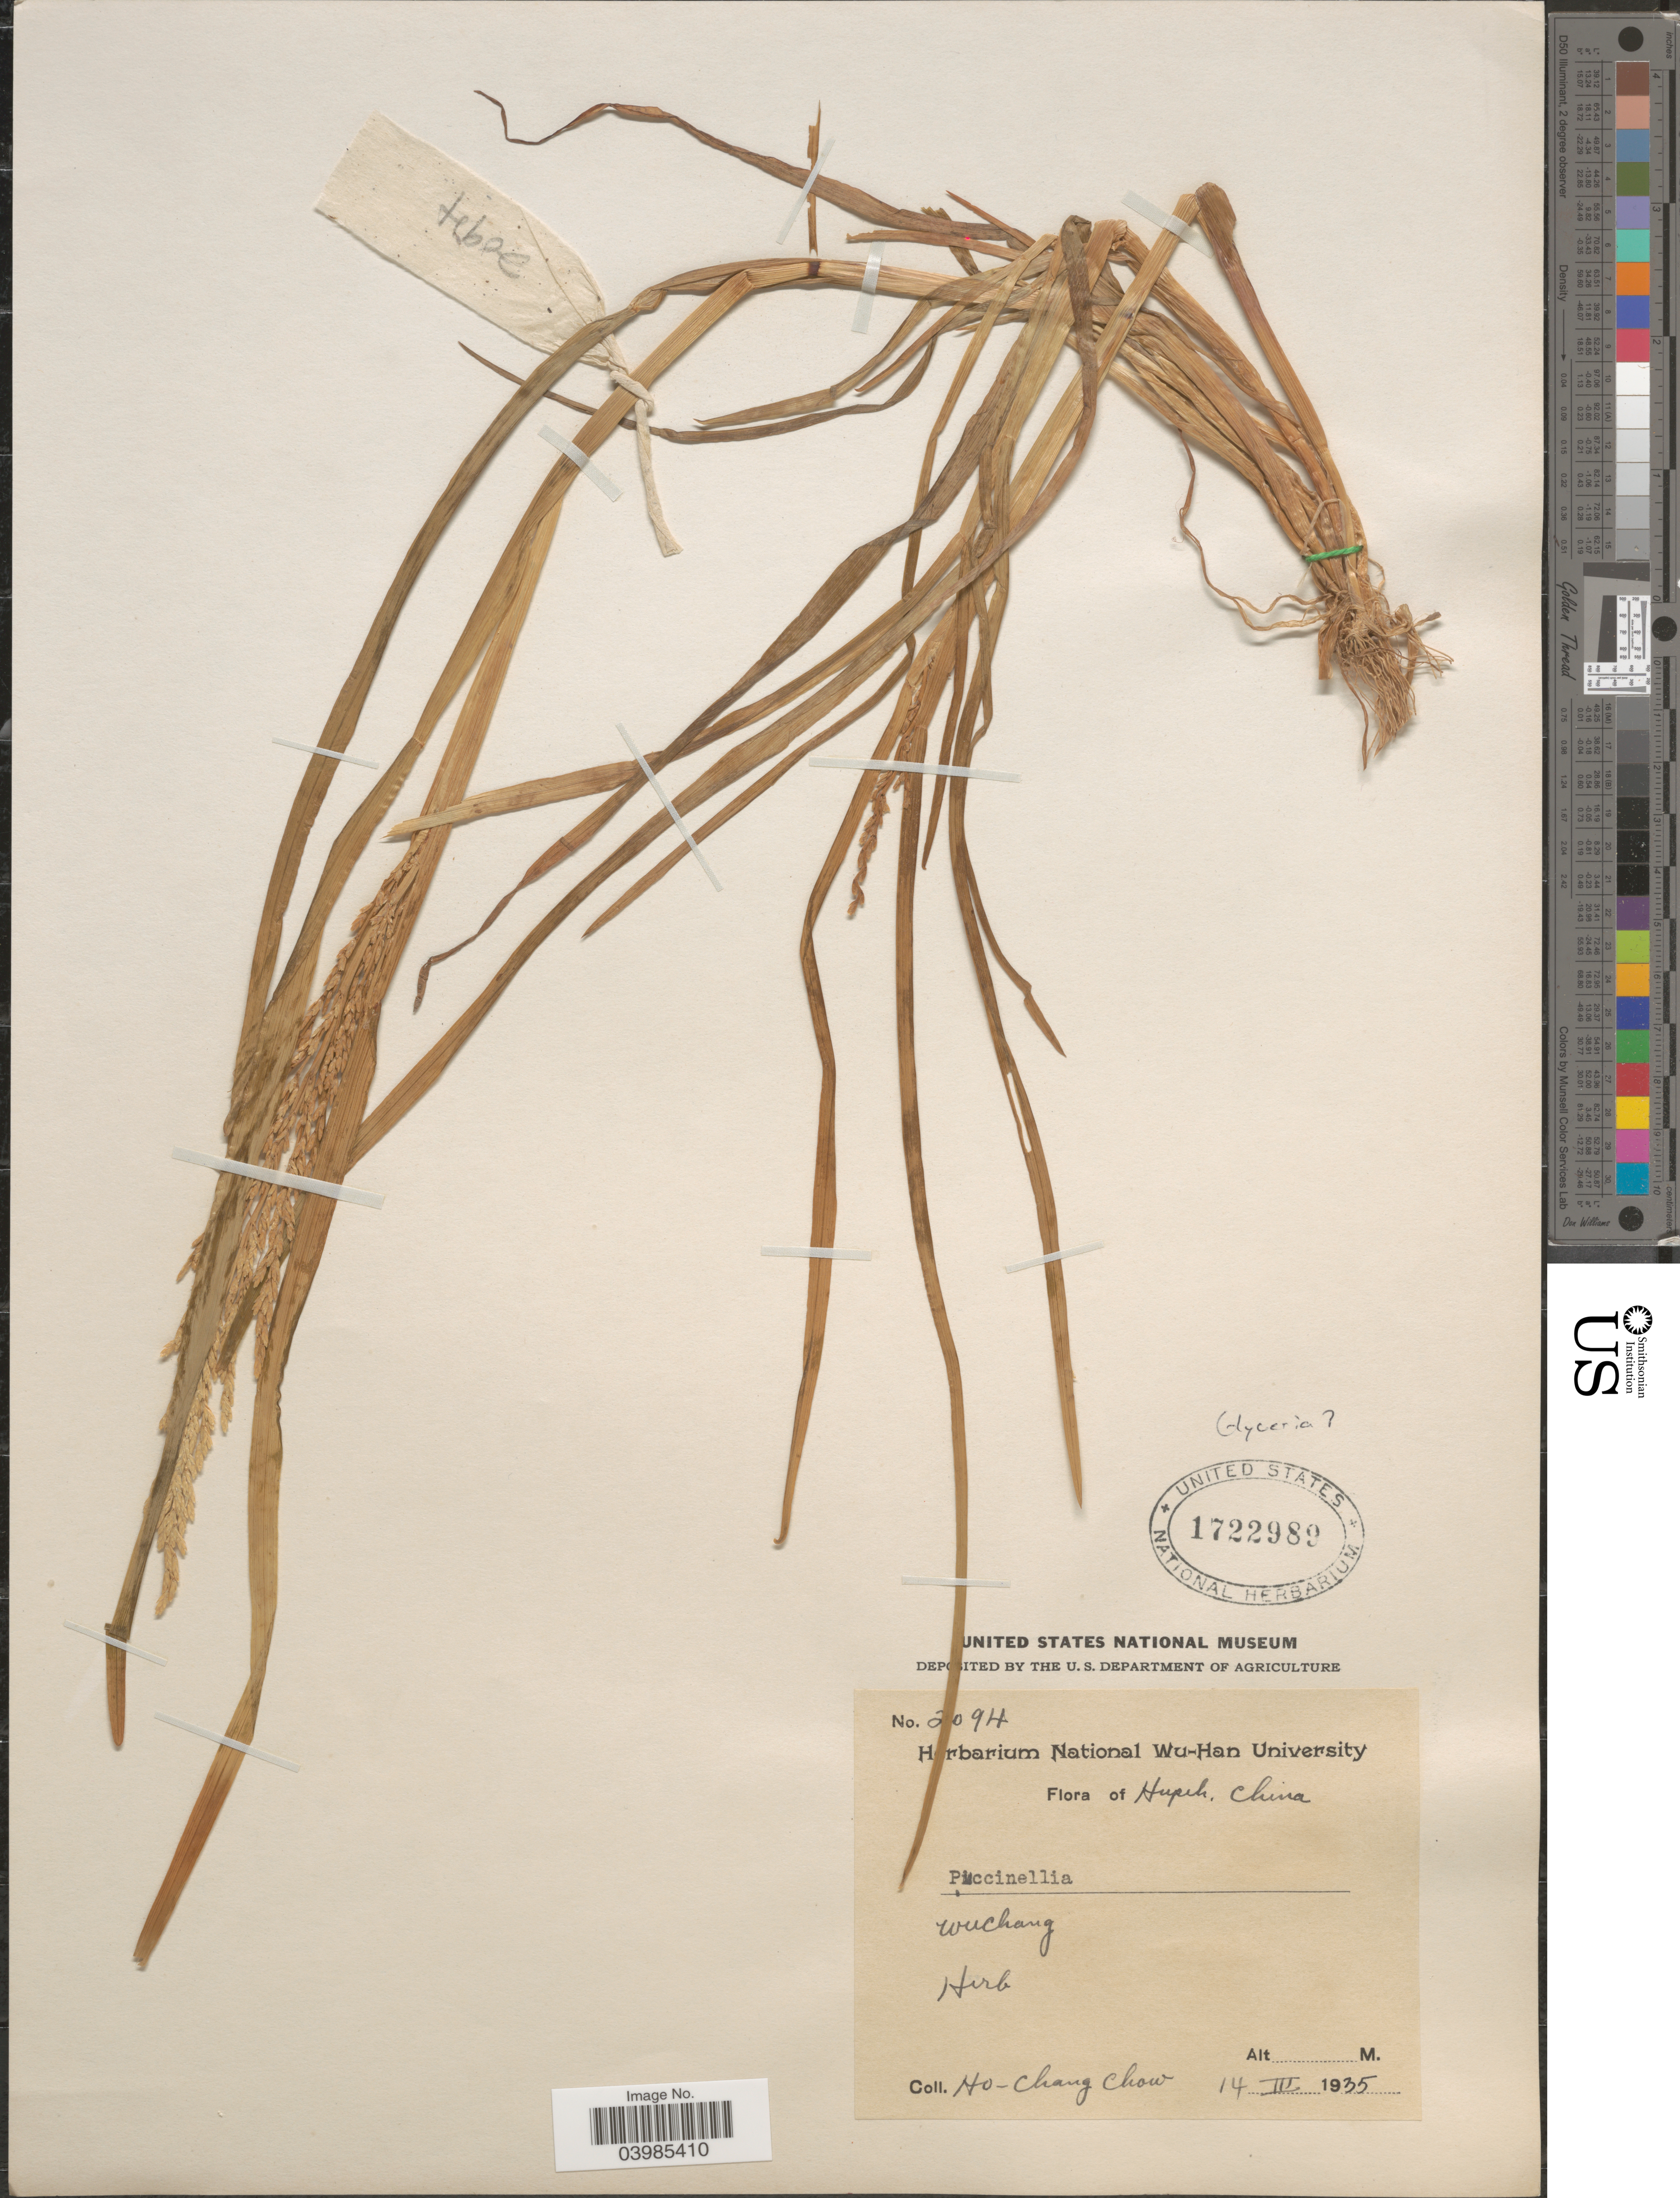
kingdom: Plantae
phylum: Tracheophyta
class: Liliopsida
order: Poales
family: Poaceae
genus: Glyceria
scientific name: Glyceria sp.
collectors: H. Chow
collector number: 2094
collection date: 1935-03-14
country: China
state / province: Hubei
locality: Hupeh. Wuchang.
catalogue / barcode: US 1722989